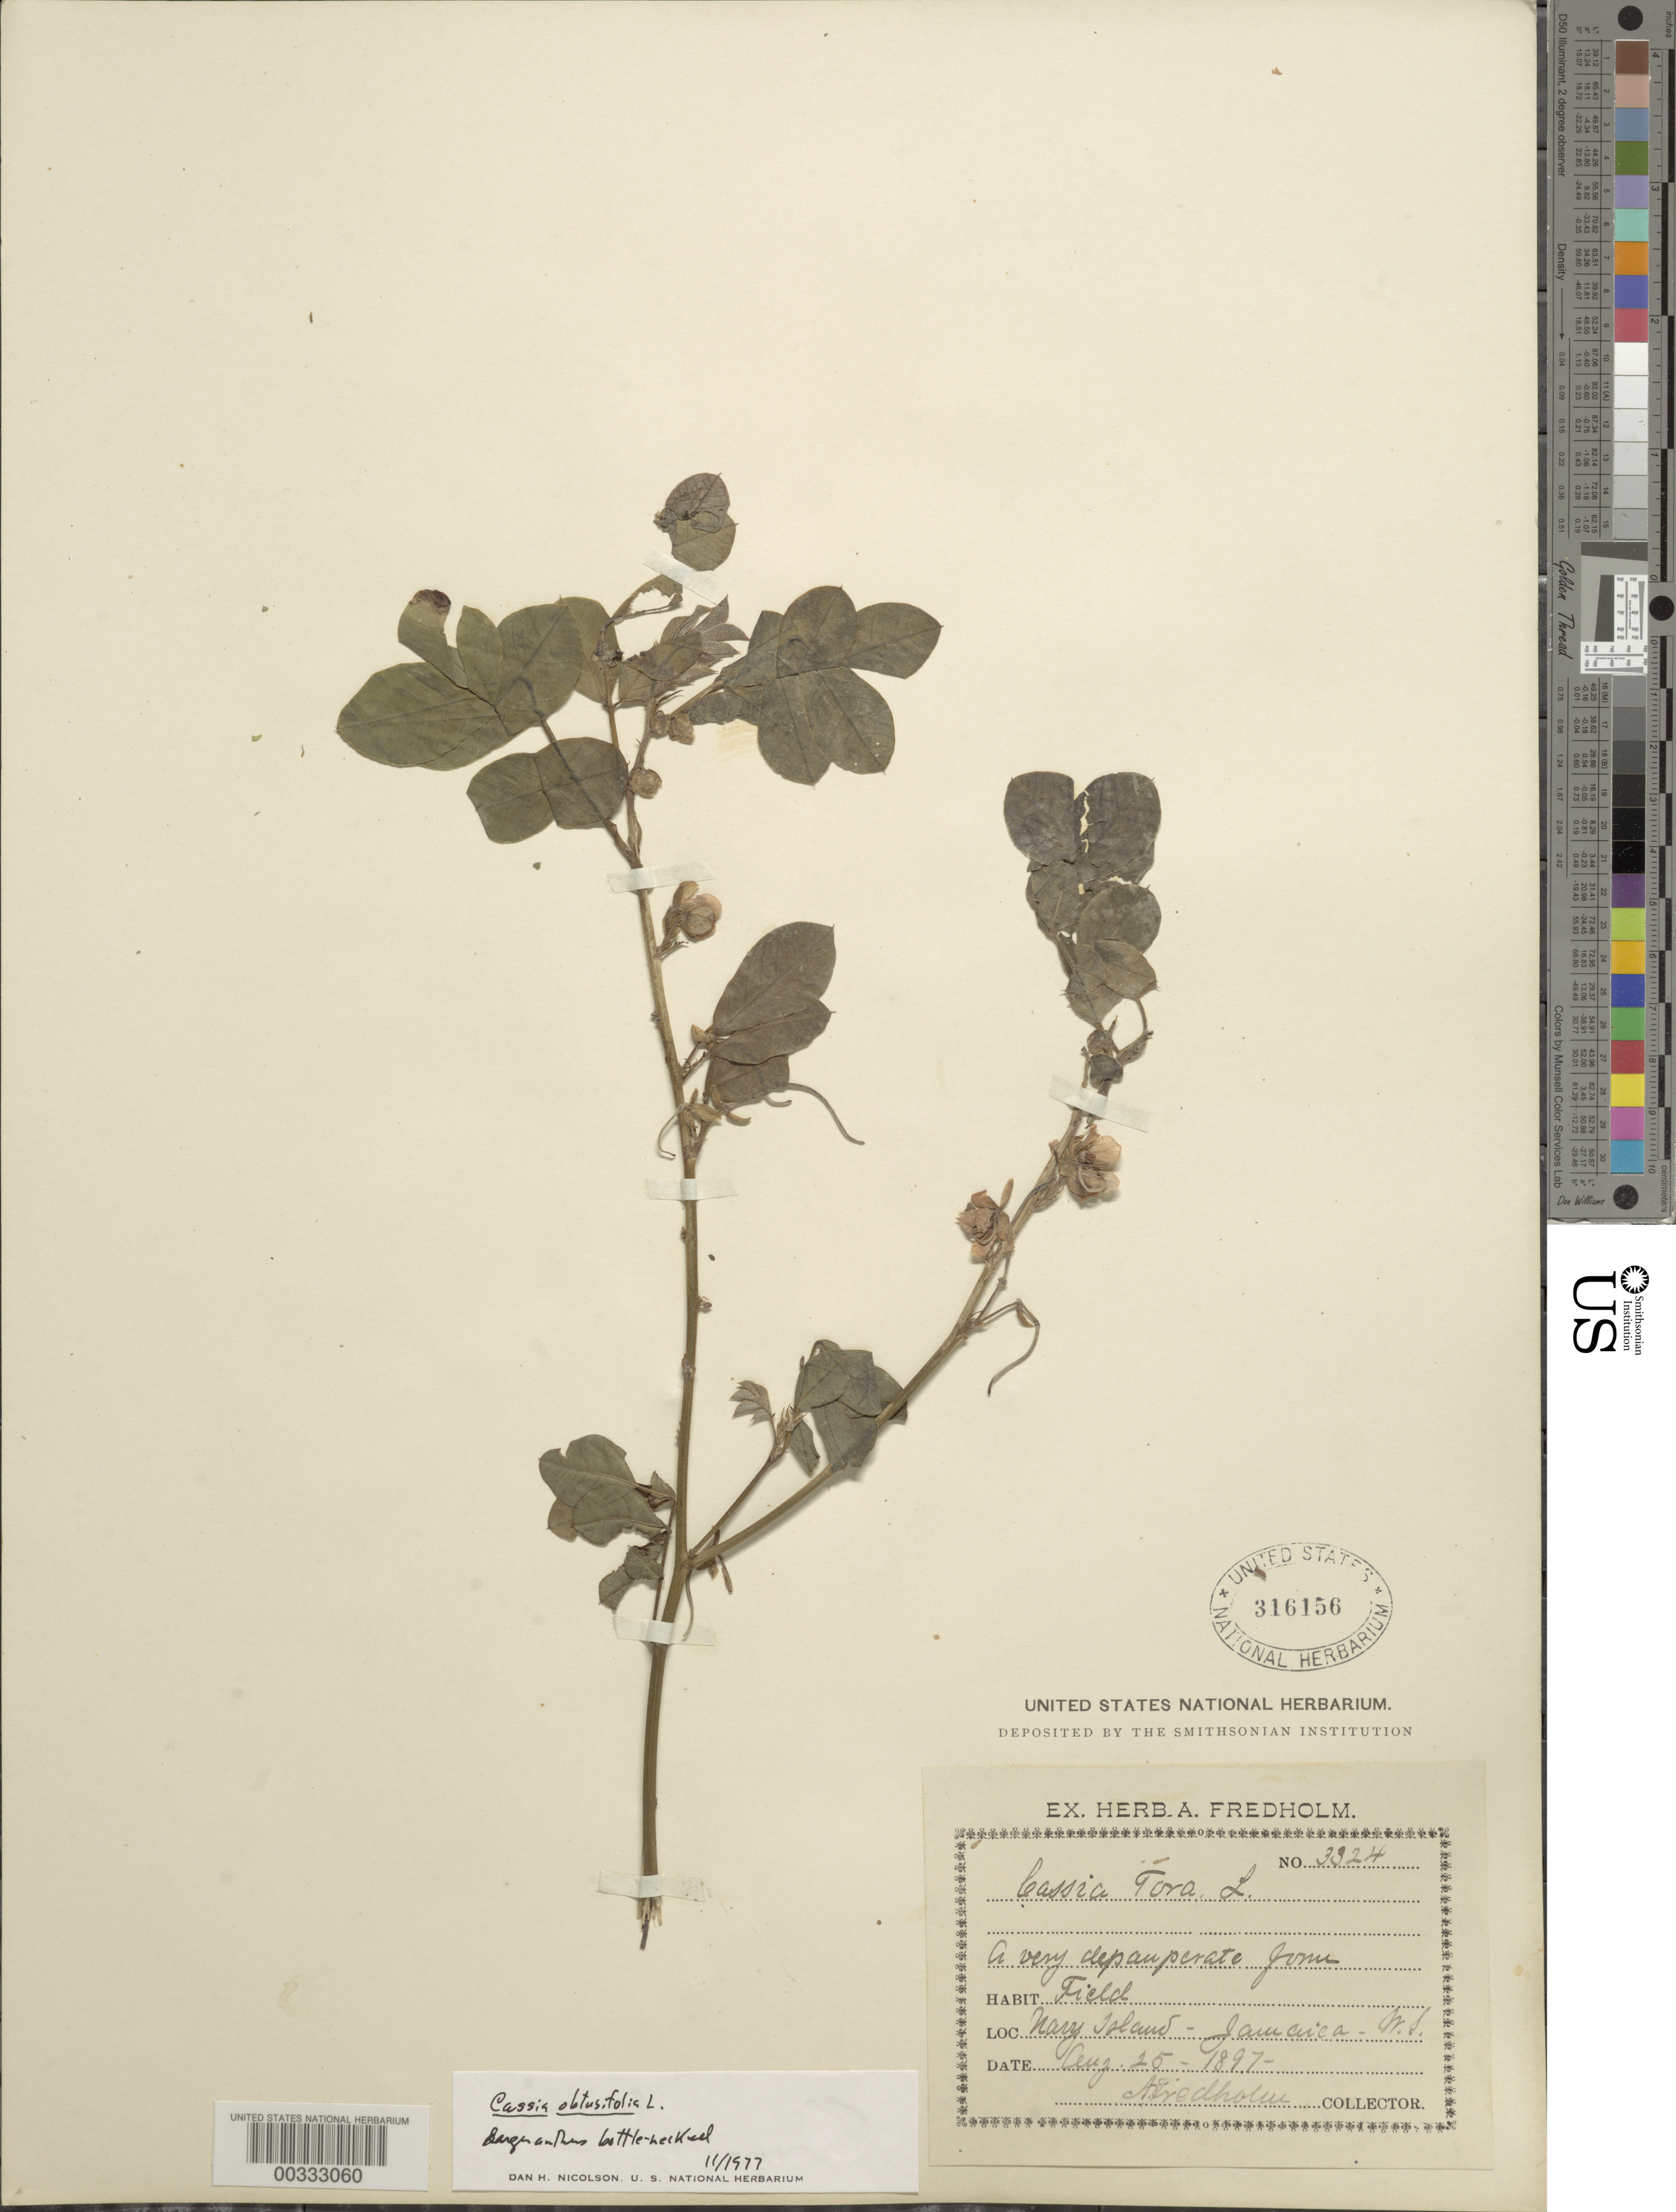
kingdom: Plantae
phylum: Tracheophyta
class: Magnoliopsida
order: Fabales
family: Fabaceae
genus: Senna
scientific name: Senna obtusifolia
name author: (L.) H.S. Irwin & Barneby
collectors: A. J. Fredholm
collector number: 3324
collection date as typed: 25 Aug 1897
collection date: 1897-08-25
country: Jamaica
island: Greater Antilles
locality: Navy i.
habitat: In field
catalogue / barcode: US 316156